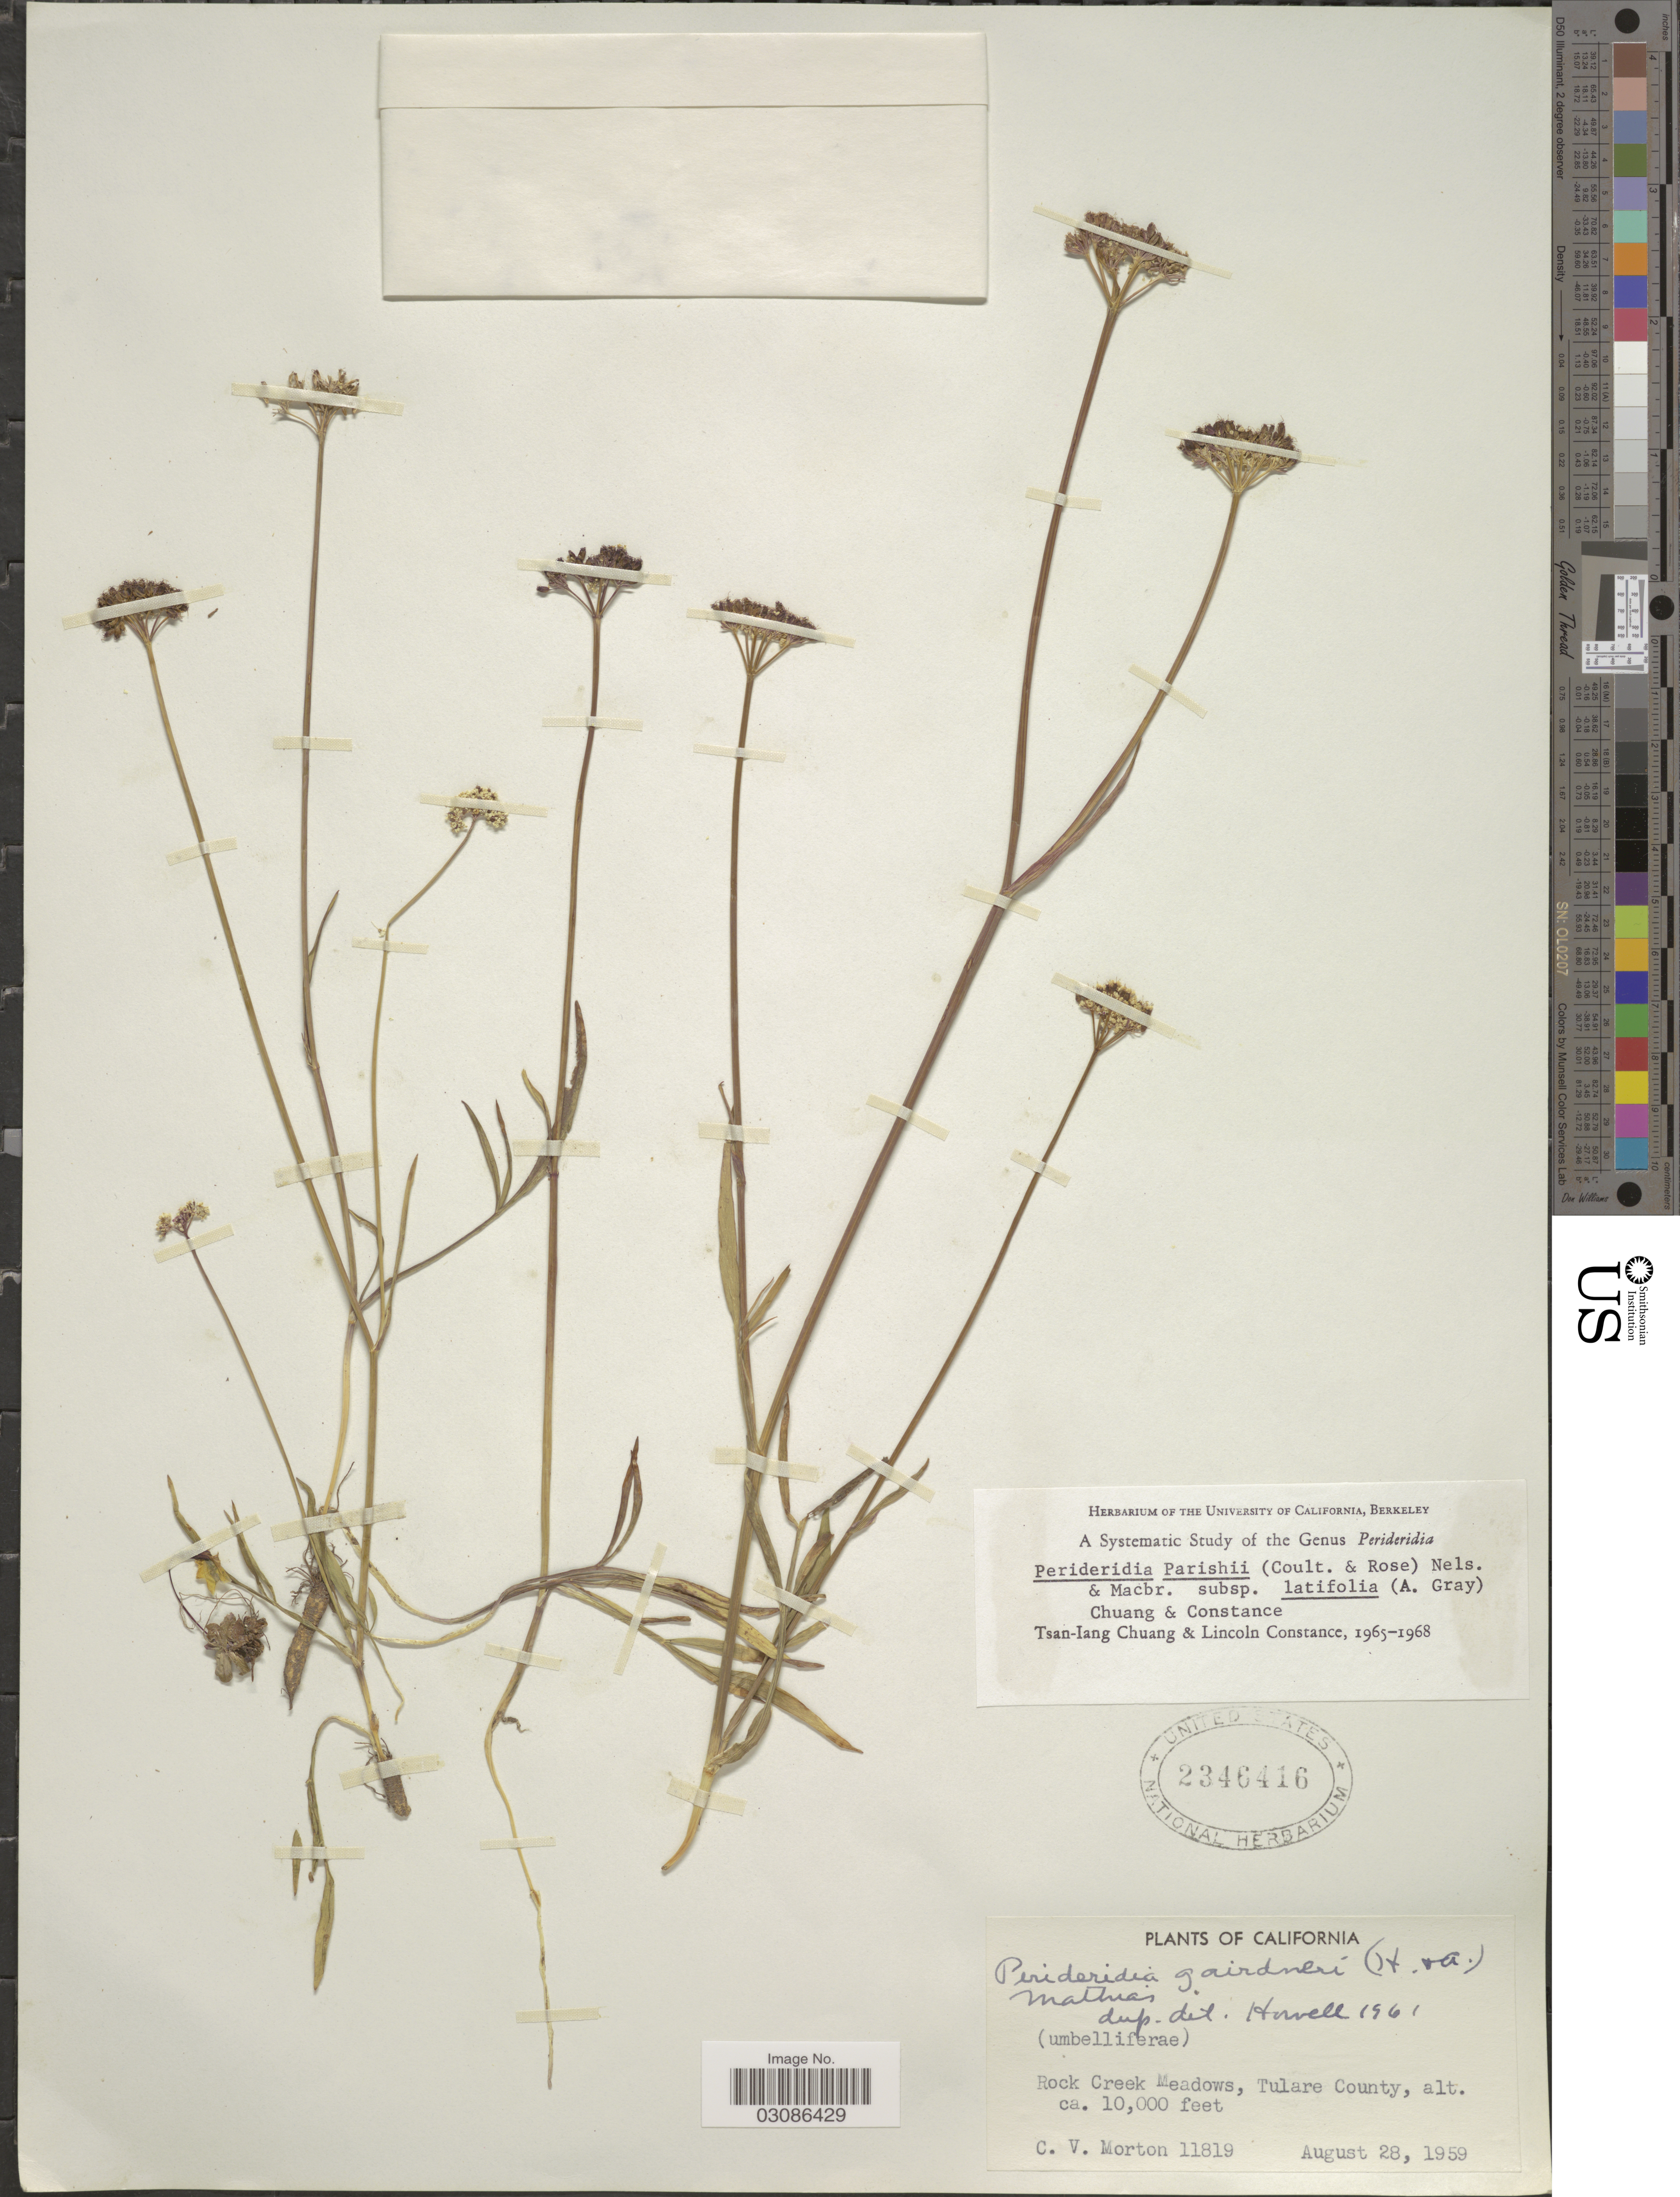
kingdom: Plantae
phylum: Tracheophyta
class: Magnoliopsida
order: Apiales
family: Apiaceae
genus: Perideridia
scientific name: Perideridia parishii subsp. latifolia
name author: A. Gray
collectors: C. V. Morton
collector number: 11819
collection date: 1959-08-28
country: United States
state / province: California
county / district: Tulare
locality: Rock Creek Meadows, Tulare County.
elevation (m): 3048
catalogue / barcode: US 2346416